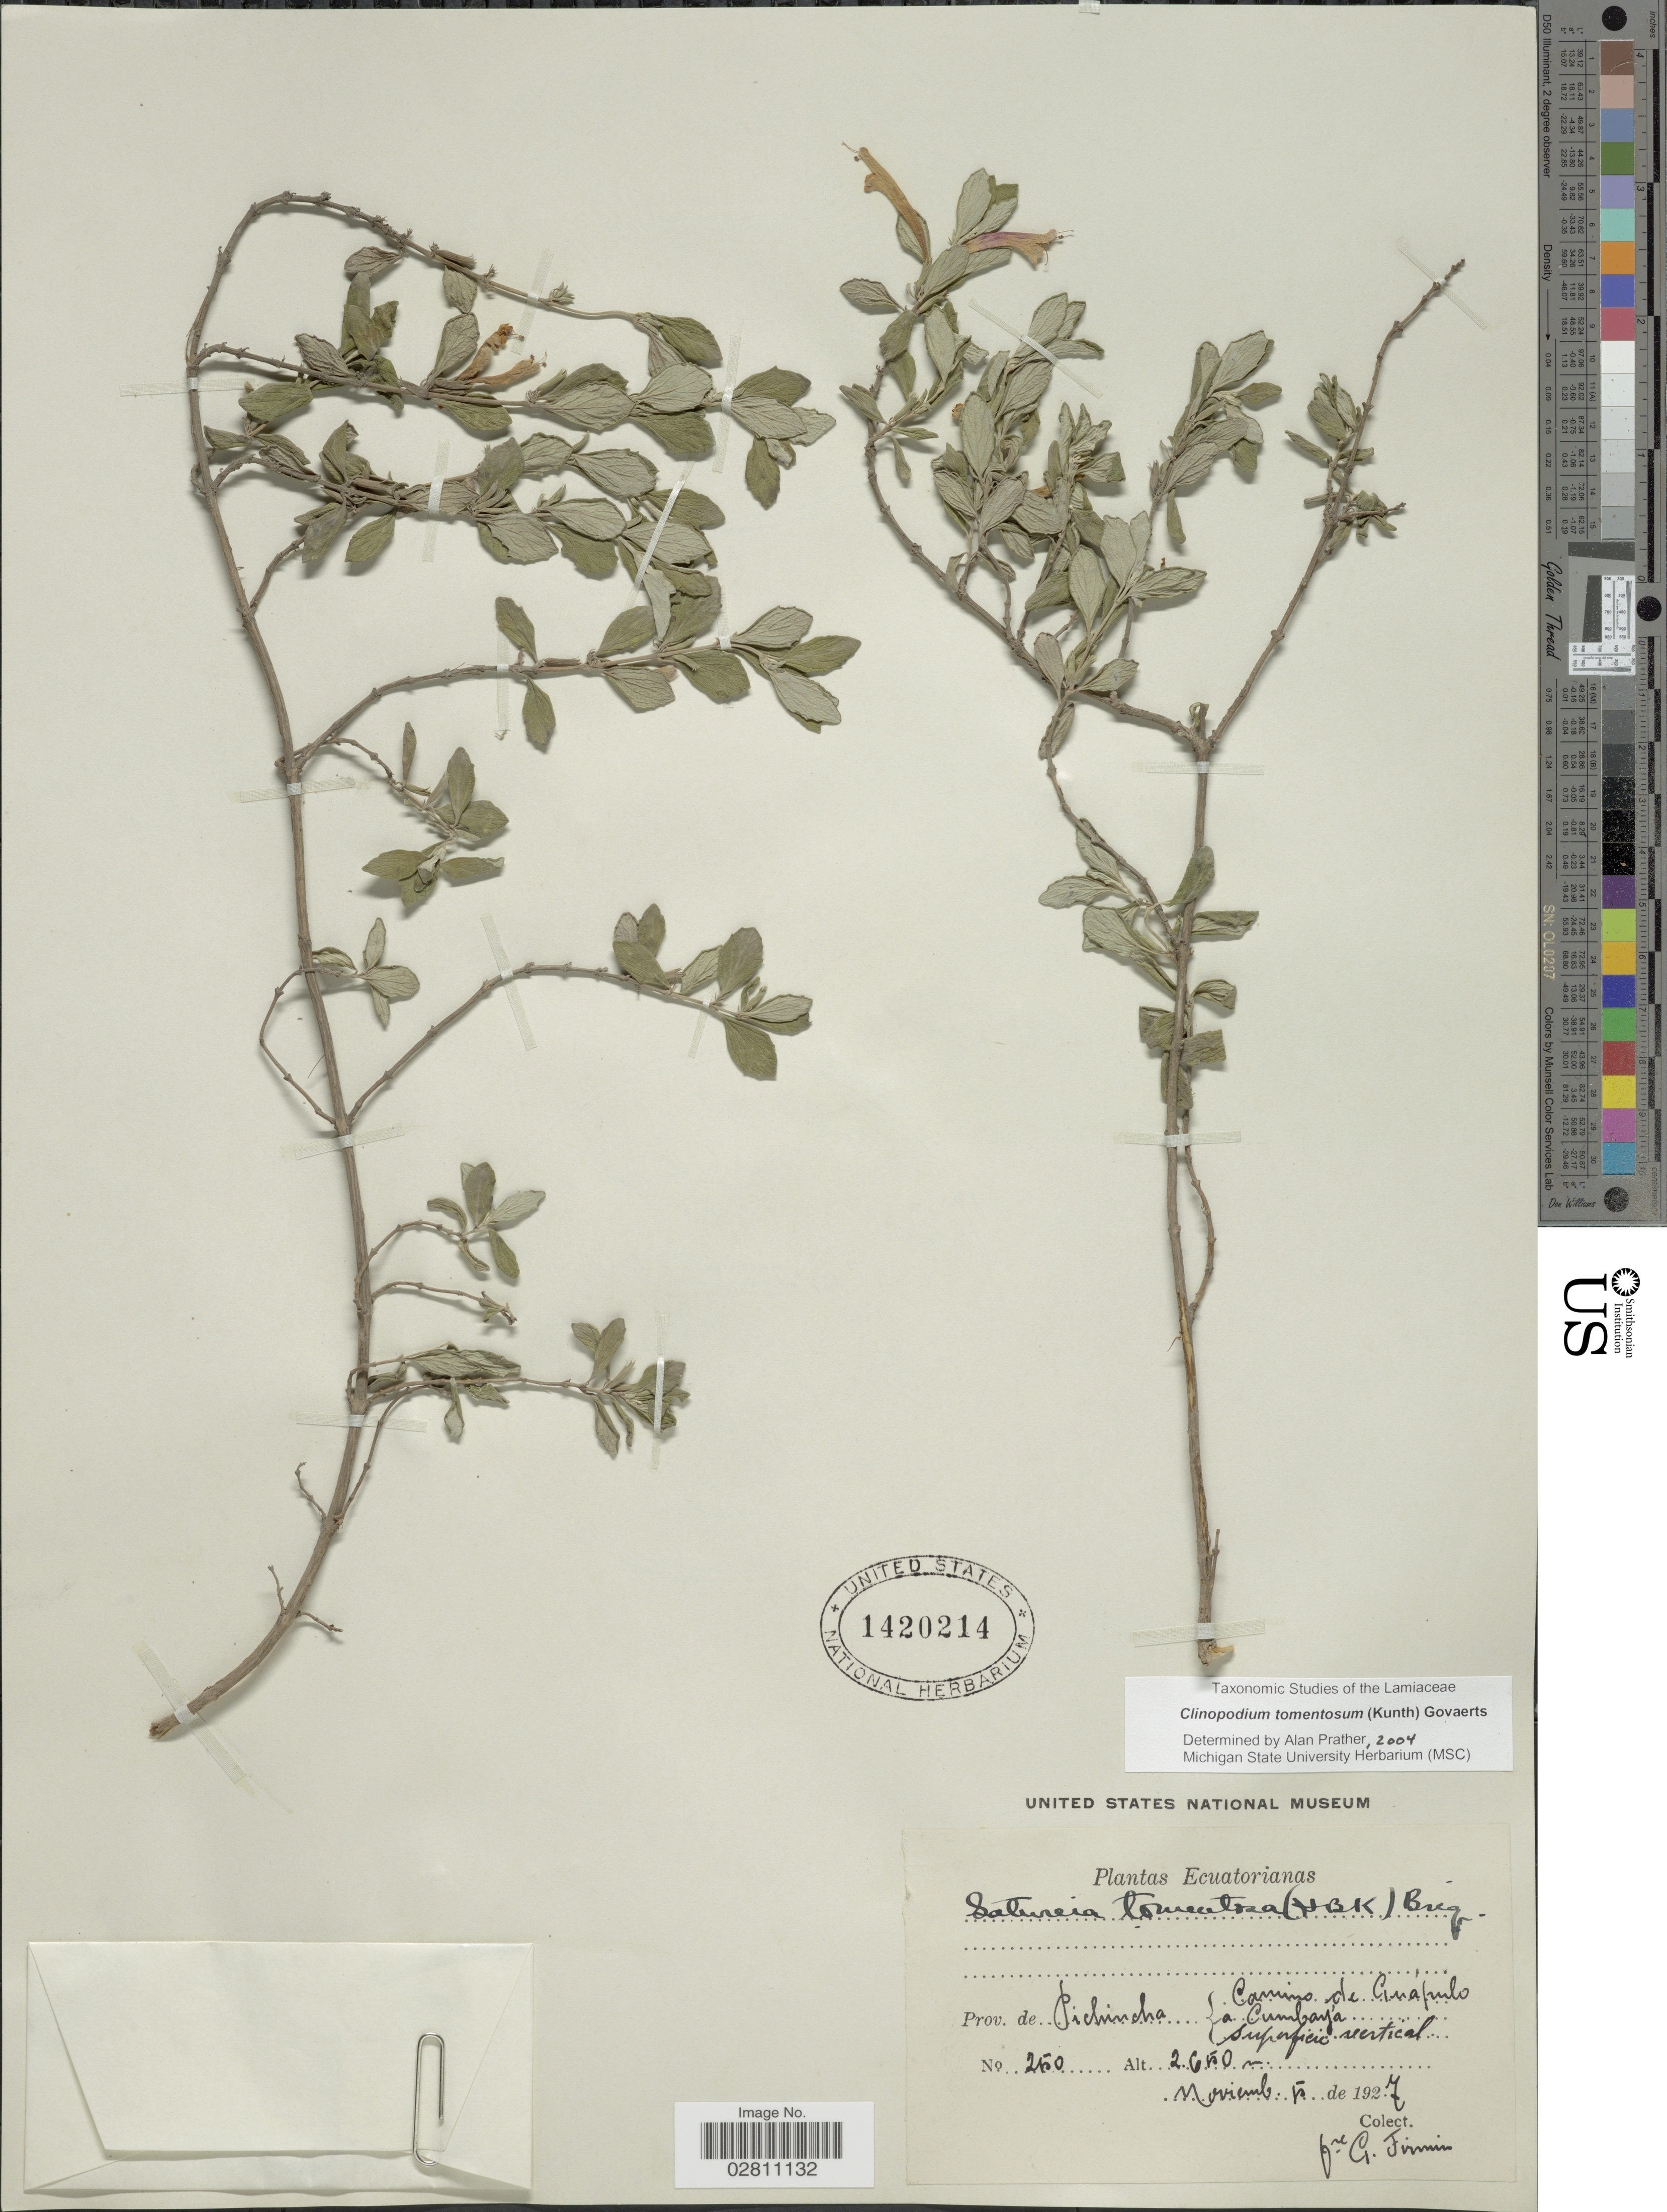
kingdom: Plantae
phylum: Tracheophyta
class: Magnoliopsida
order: Lamiales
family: Lamiaceae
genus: Clinopodium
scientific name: Clinopodium tomentosum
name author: (Kunth) Govaerts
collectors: F. Firmin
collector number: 250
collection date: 1927-11-05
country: Ecuador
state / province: Pichincha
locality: Prov. de Pichincha, Camino de Guapulo a Cumbaya.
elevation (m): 2650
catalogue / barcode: US 1420214